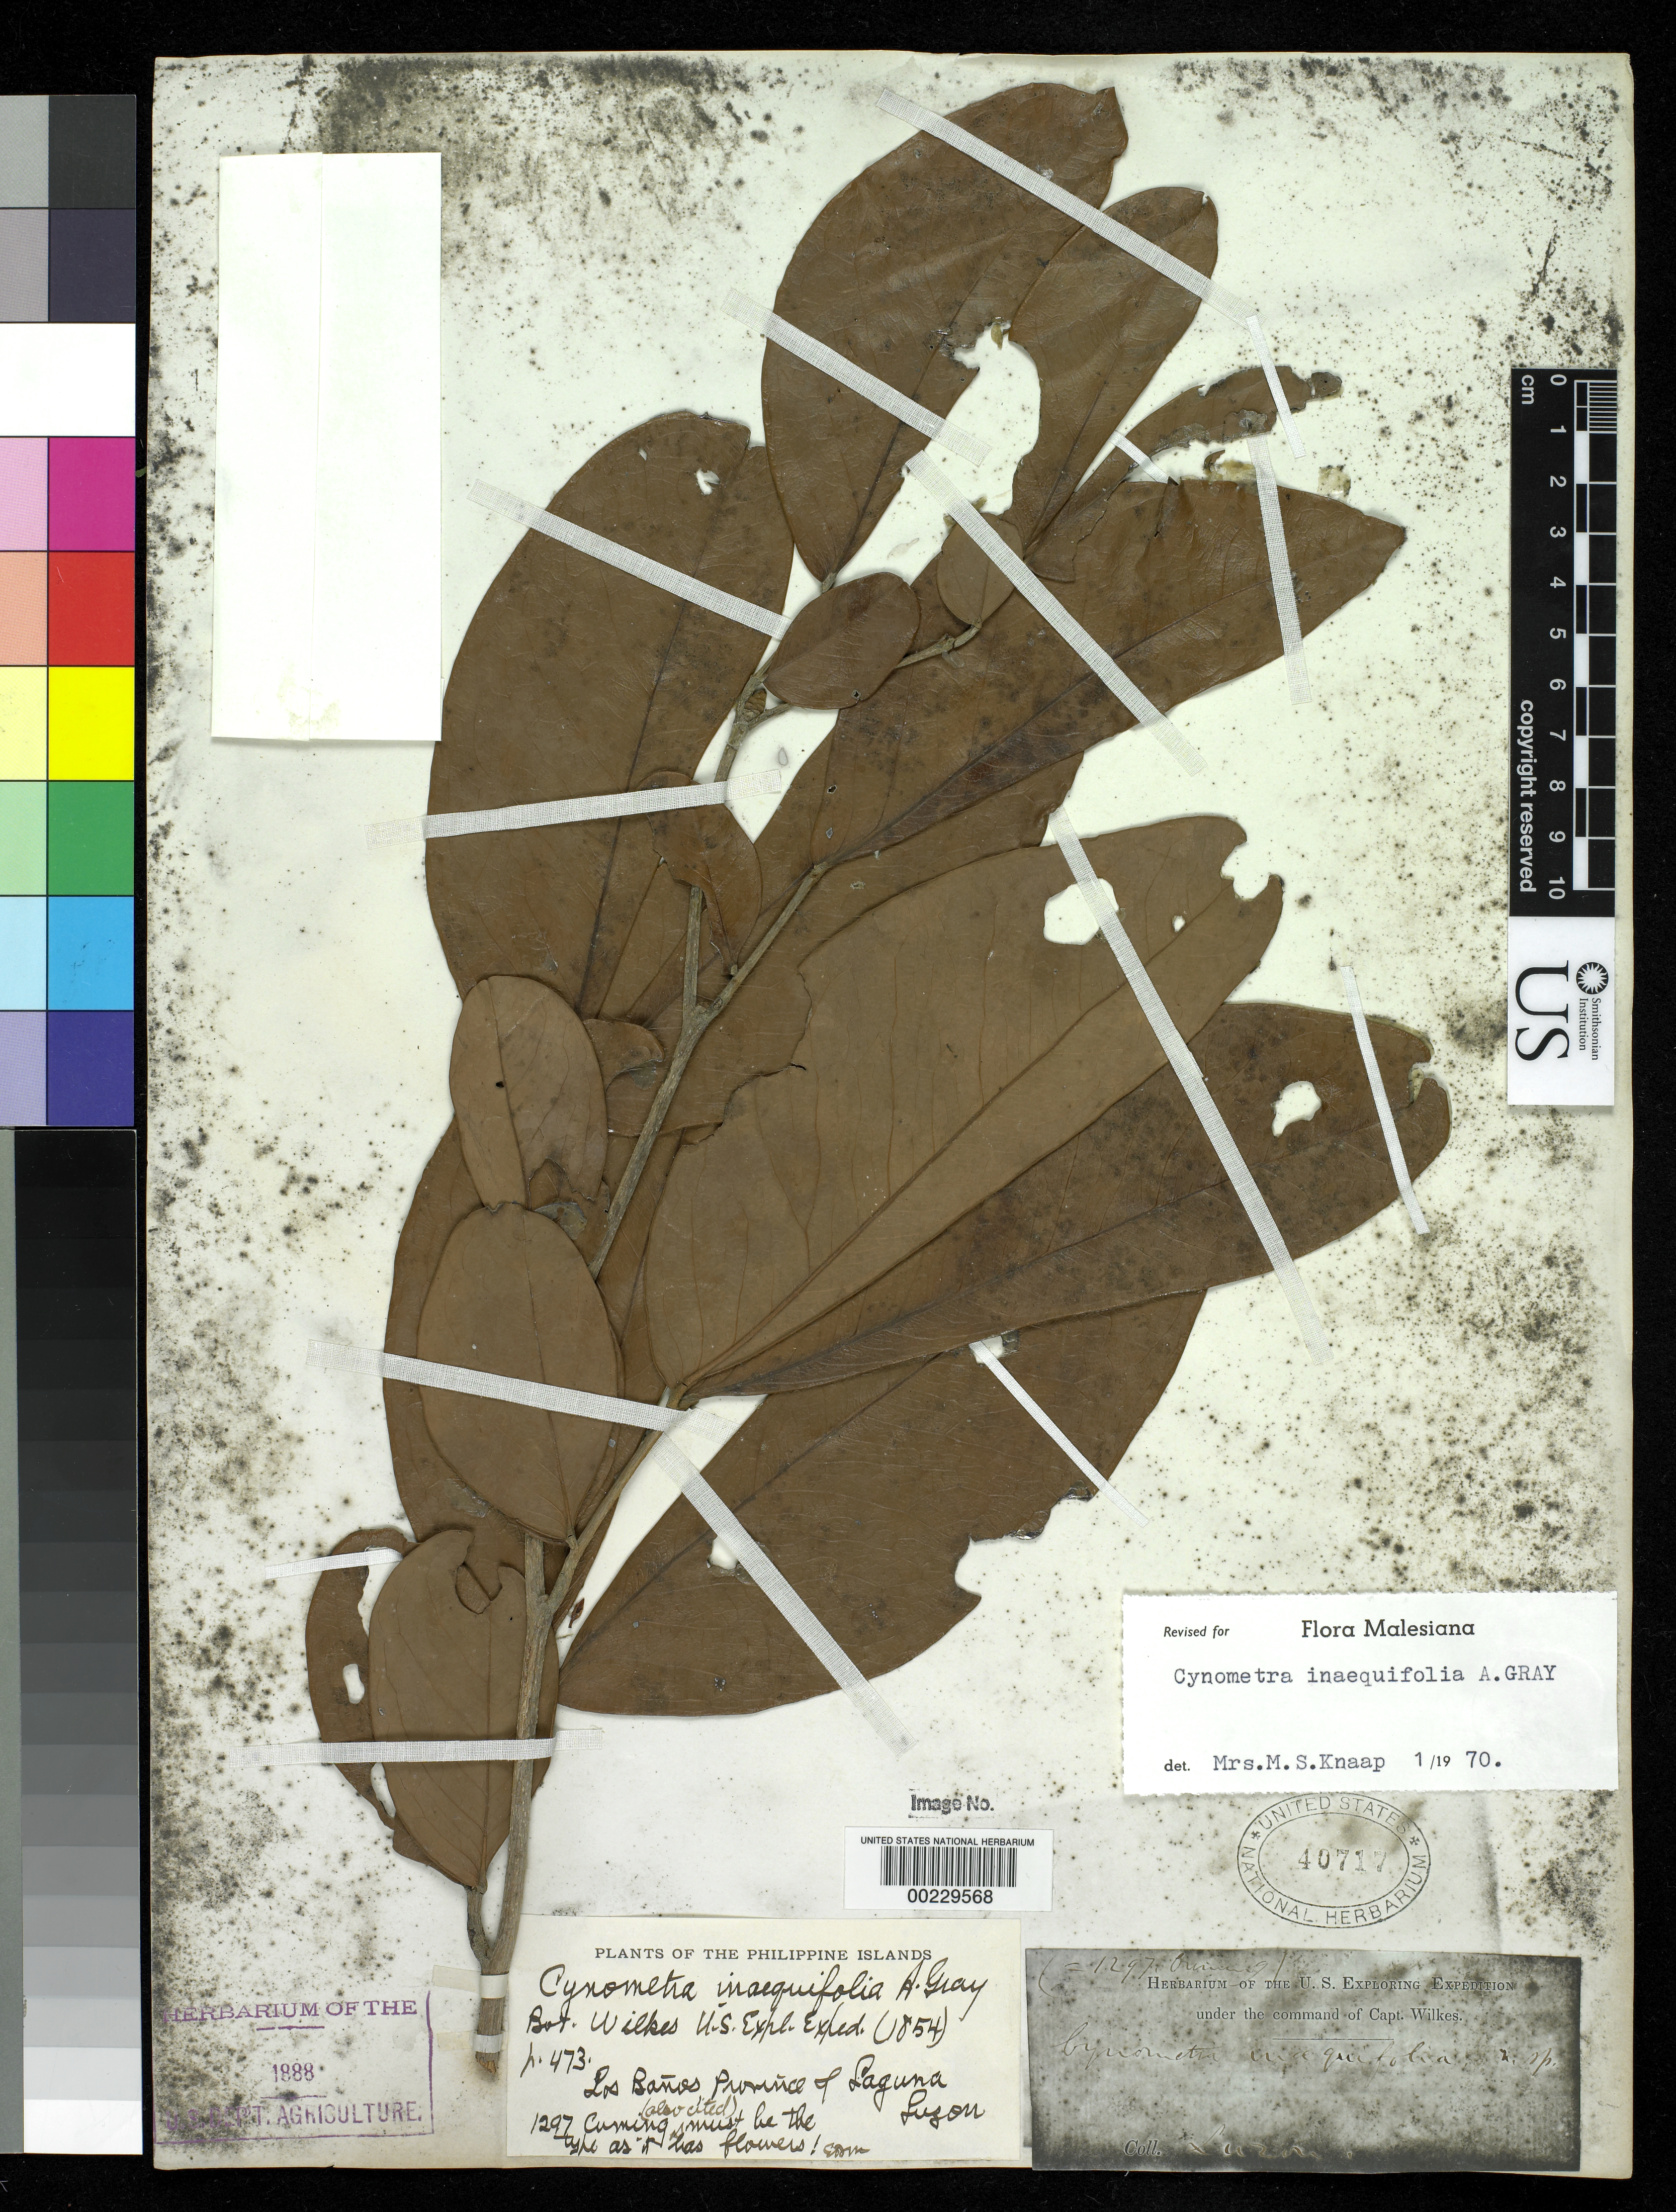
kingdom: Plantae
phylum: Tracheophyta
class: Magnoliopsida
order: Fabales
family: Fabaceae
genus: Cynometra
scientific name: Cynometra inaequifolia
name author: A. Gray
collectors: Wilkes Explor. Exped.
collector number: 1297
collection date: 1838/1842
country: Philippines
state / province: Calabarzon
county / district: Laguna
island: Luzon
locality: Los baños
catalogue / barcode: US 40717